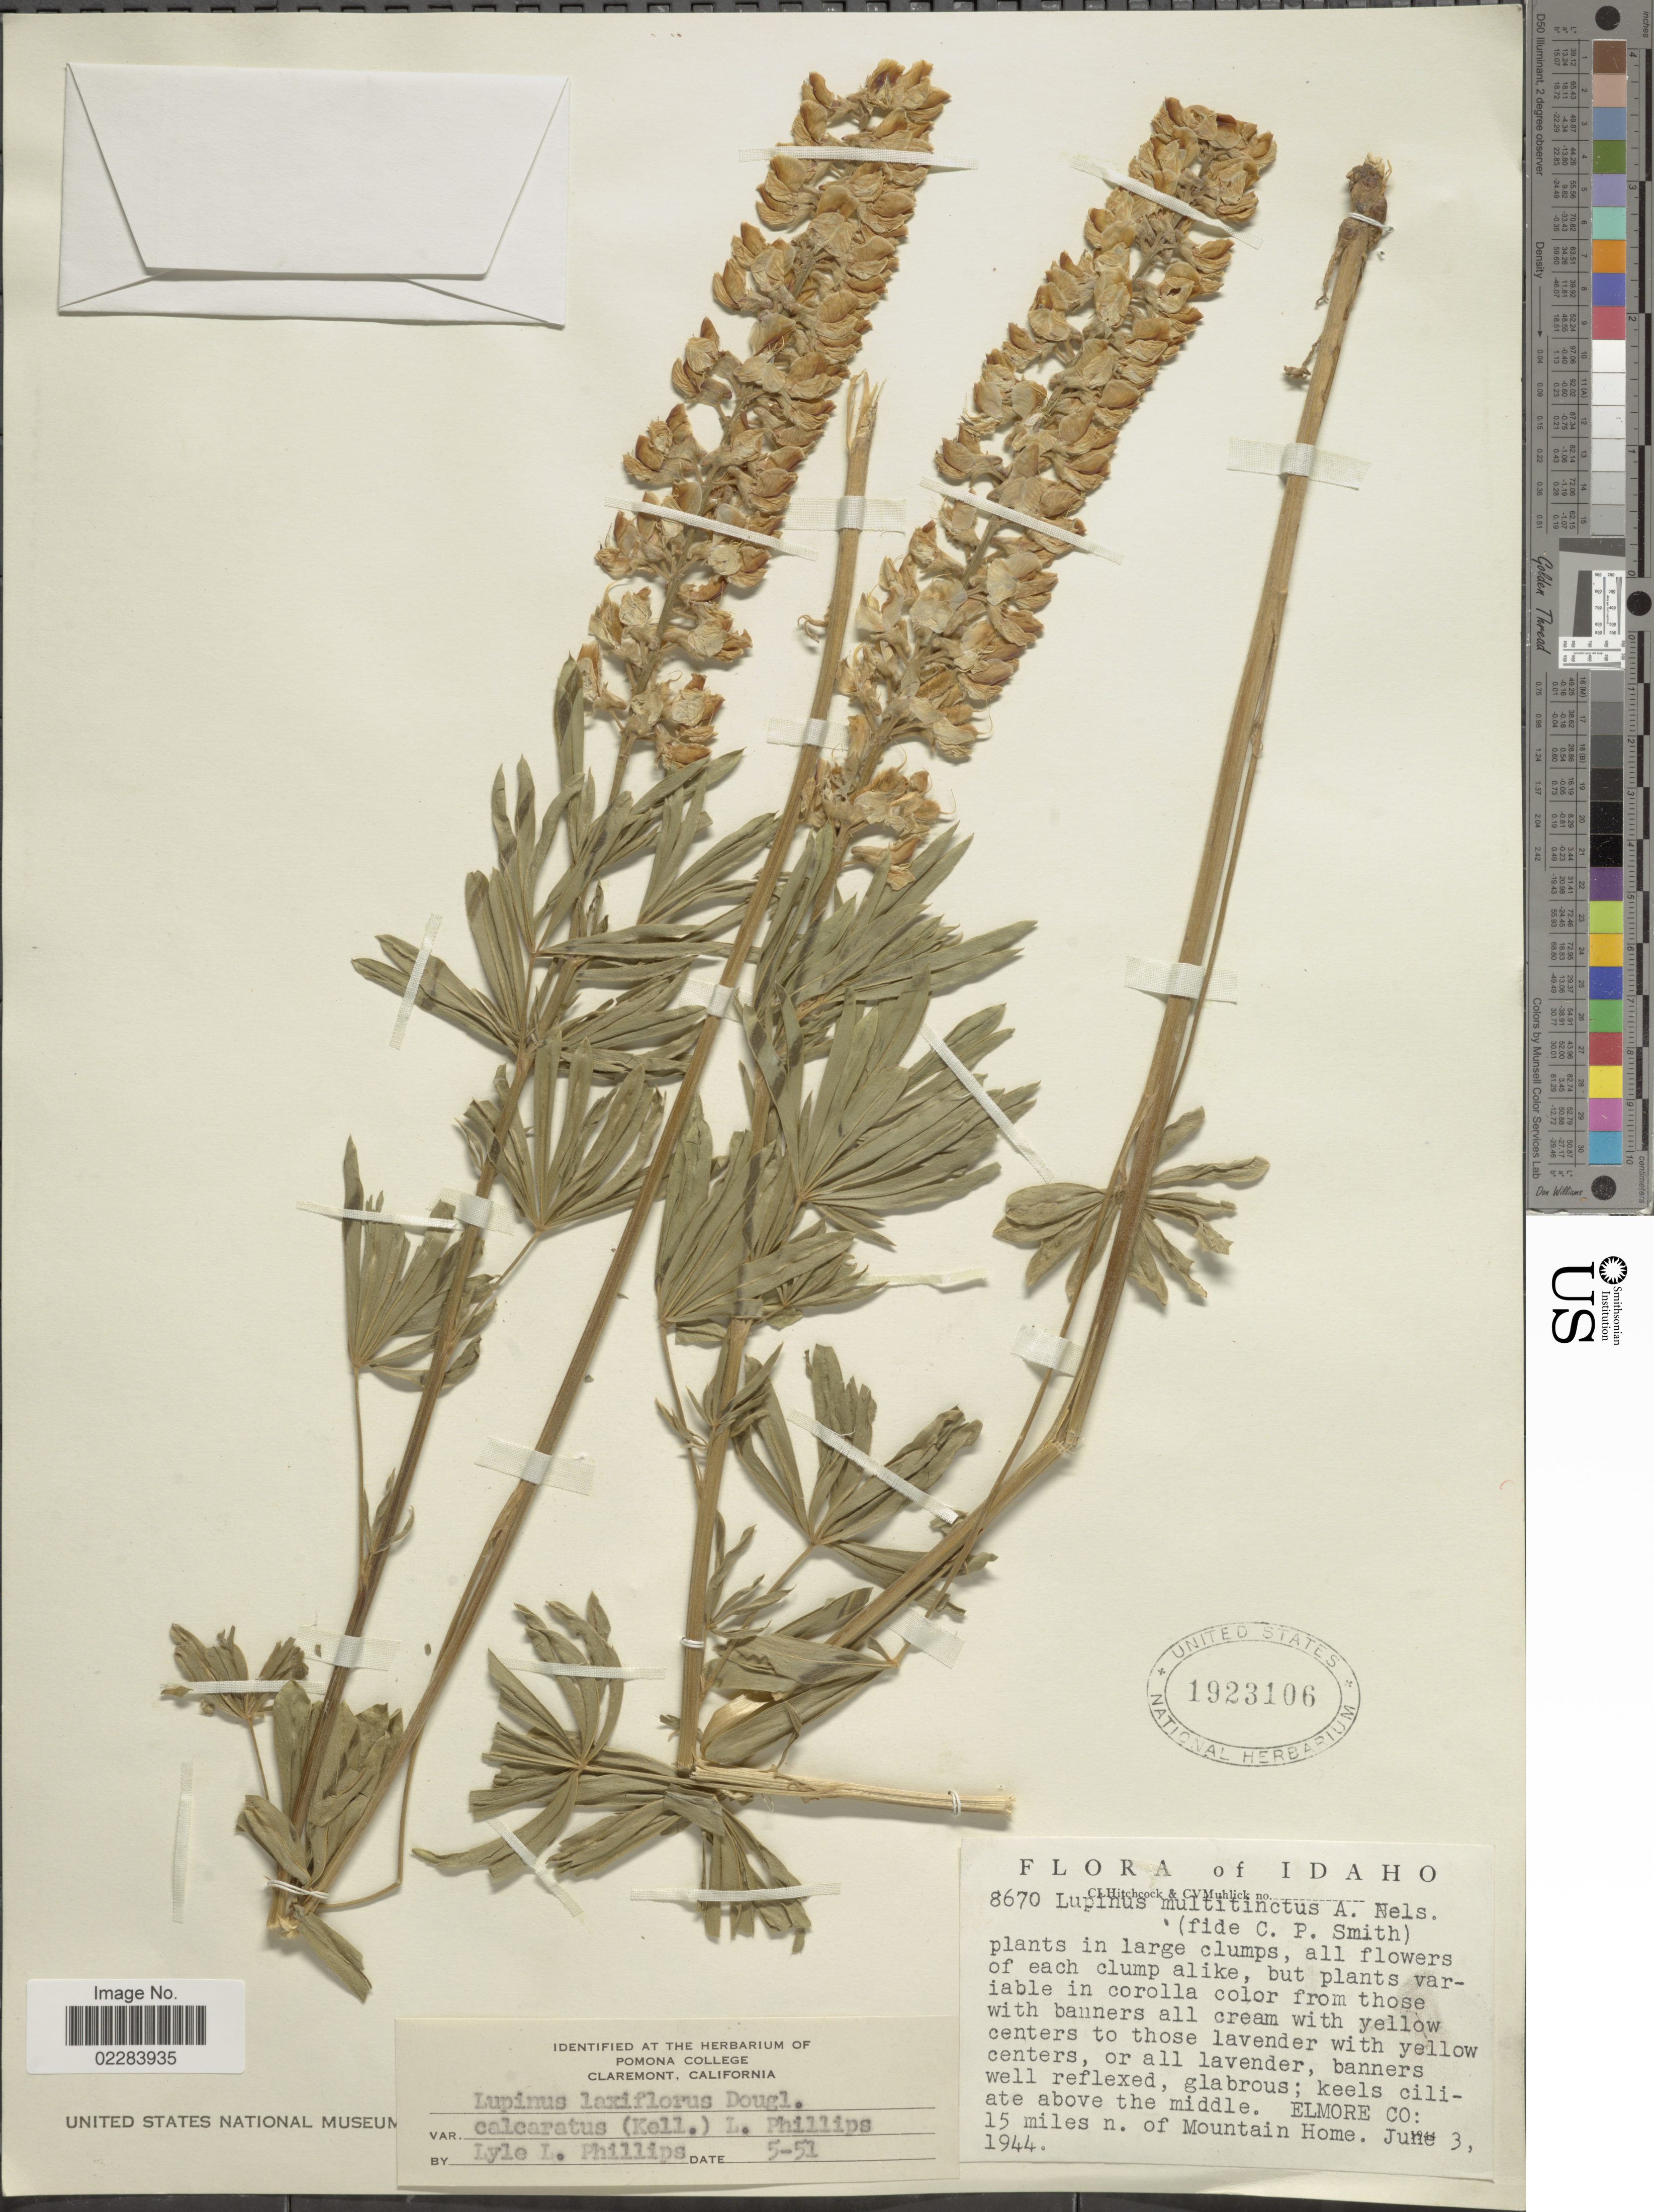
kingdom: Plantae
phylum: Tracheophyta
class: Magnoliopsida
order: Fabales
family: Fabaceae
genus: Lupinus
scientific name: Lupinus arbustus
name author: Lindl.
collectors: C. L. Hitchcock & C. V. Muhlick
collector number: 8670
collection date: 1944-06-03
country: United States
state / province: Idaho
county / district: Elmore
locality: Elmore co.: 15 miles n. of Mountain Home.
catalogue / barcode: US 1923106